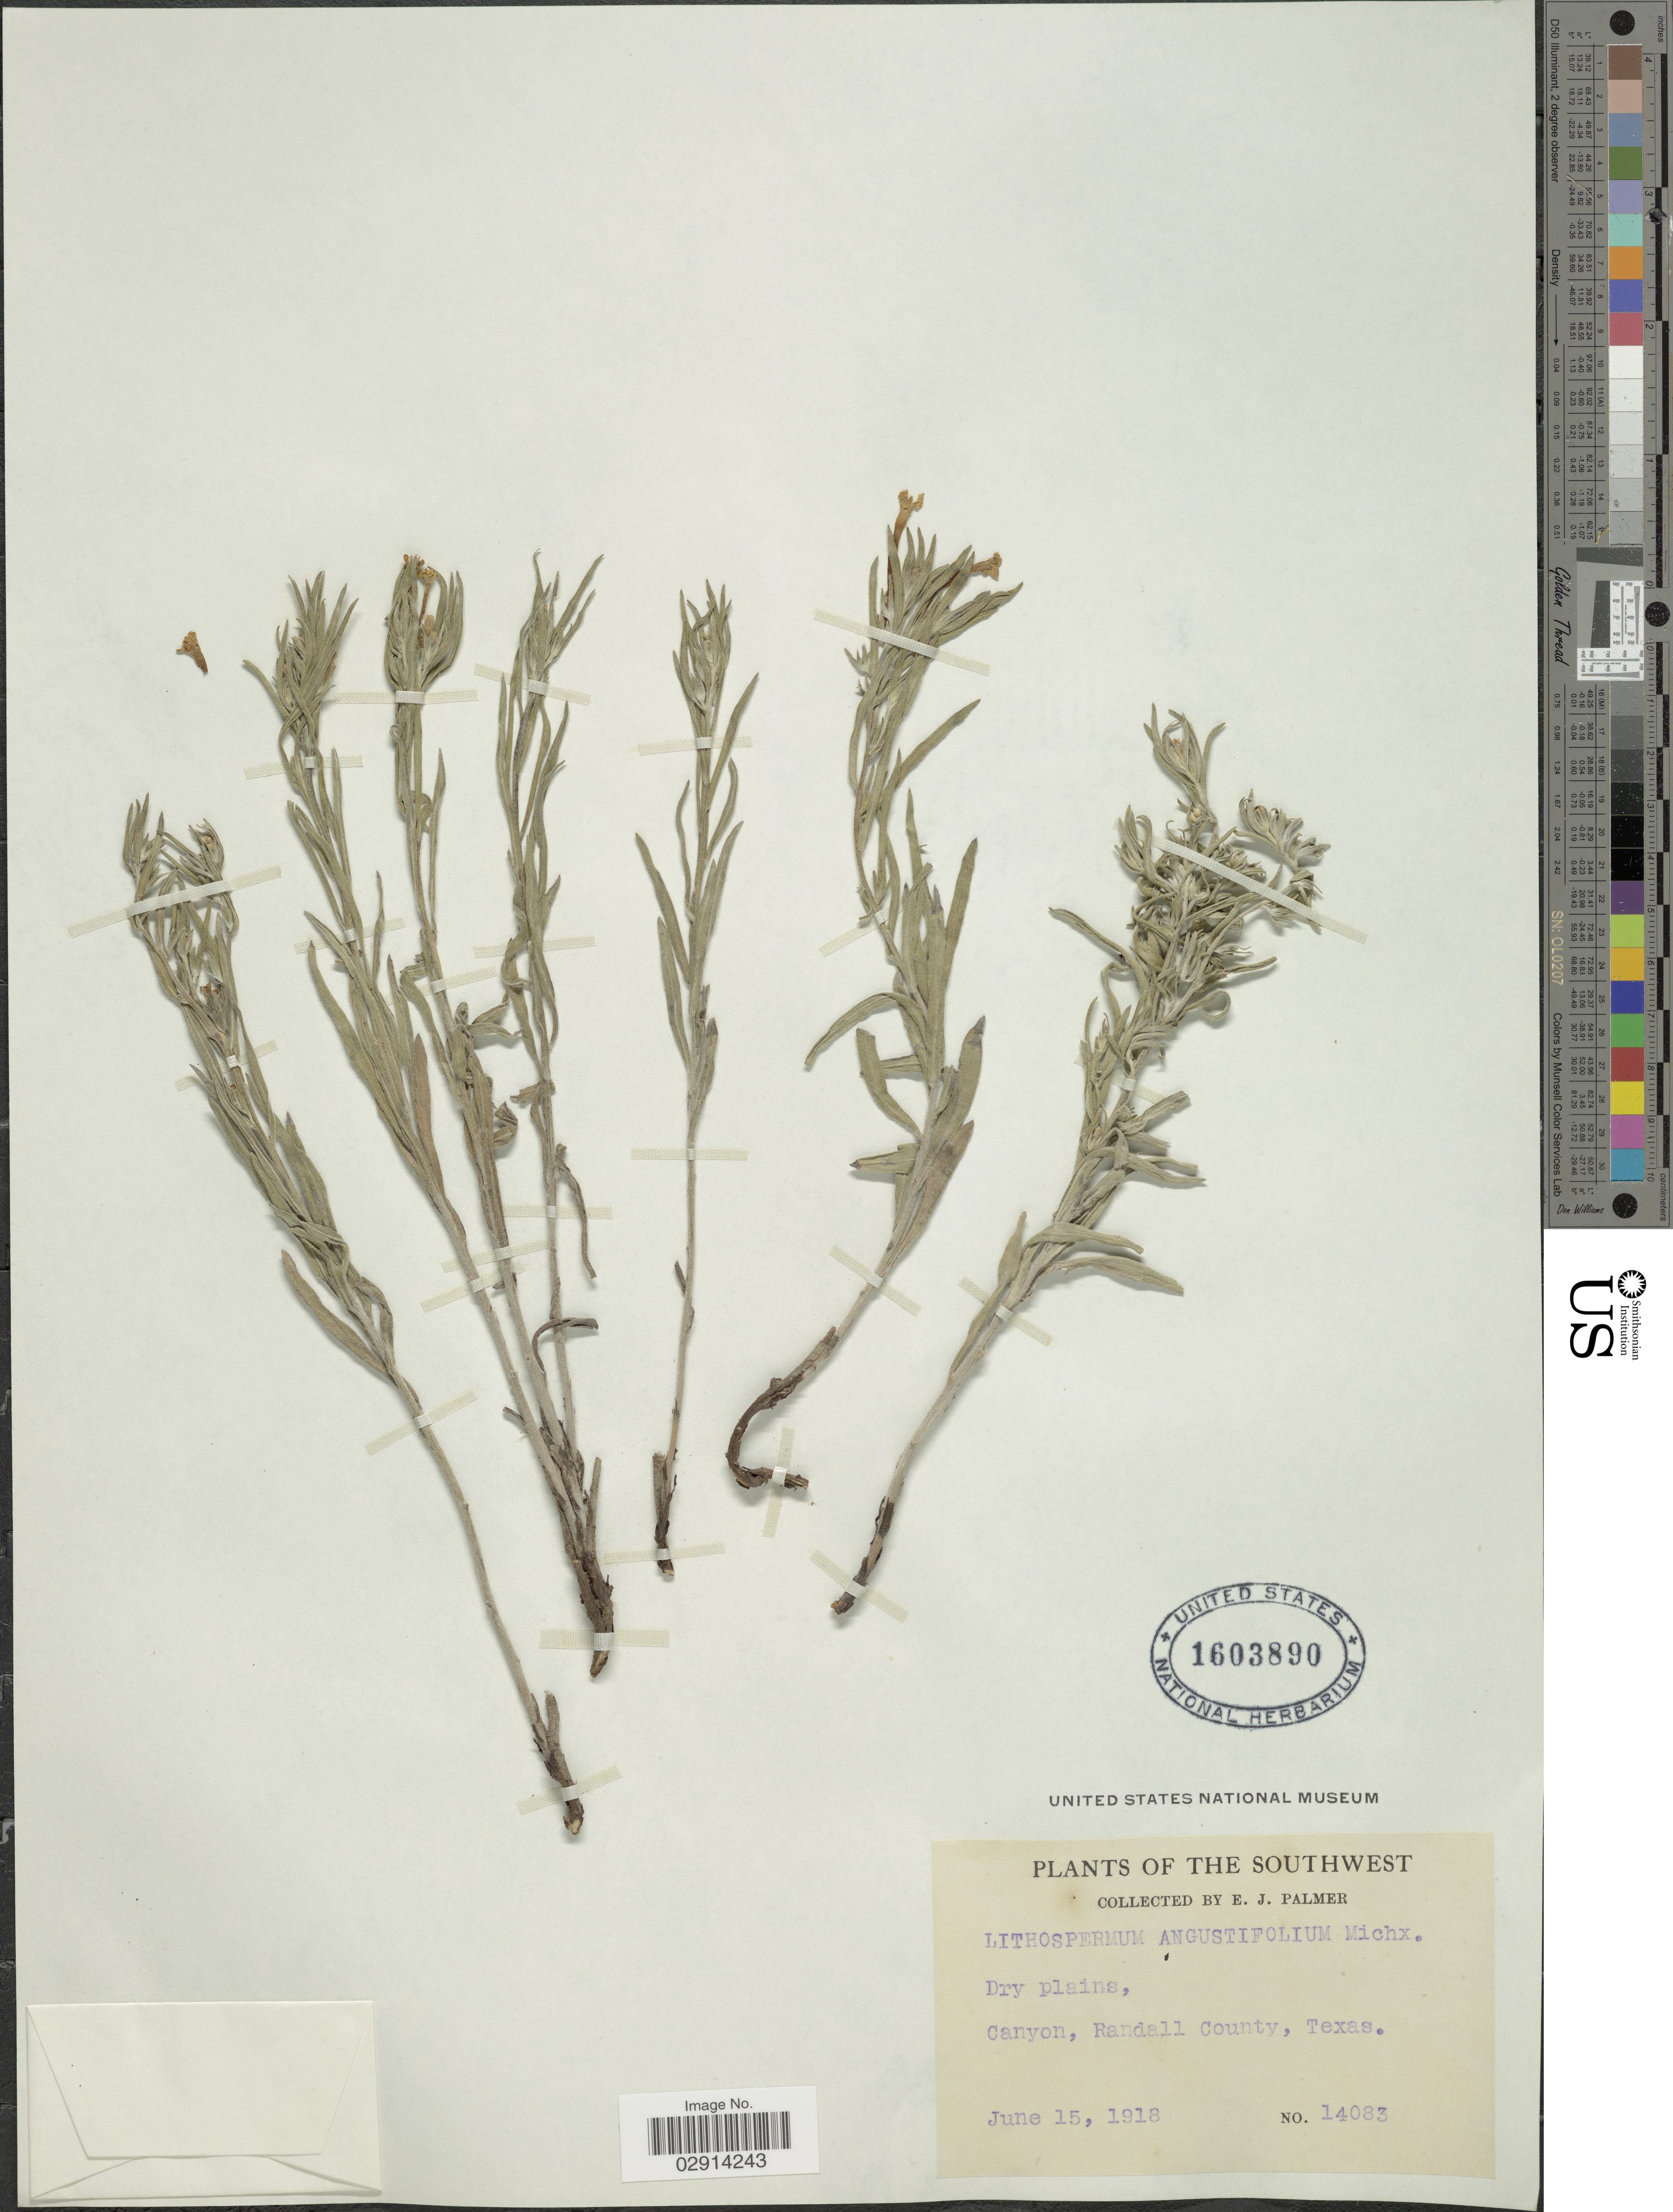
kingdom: Plantae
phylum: Tracheophyta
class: Magnoliopsida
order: Boraginales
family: Boraginaceae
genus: Lithospermum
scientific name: Lithospermum incisum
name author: Lehm.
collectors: E. J. Palmer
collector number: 14083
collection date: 1918-06-15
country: United States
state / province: Texas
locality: Southwest. Dry plains, Canyon, Randall County.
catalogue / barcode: US 1603890